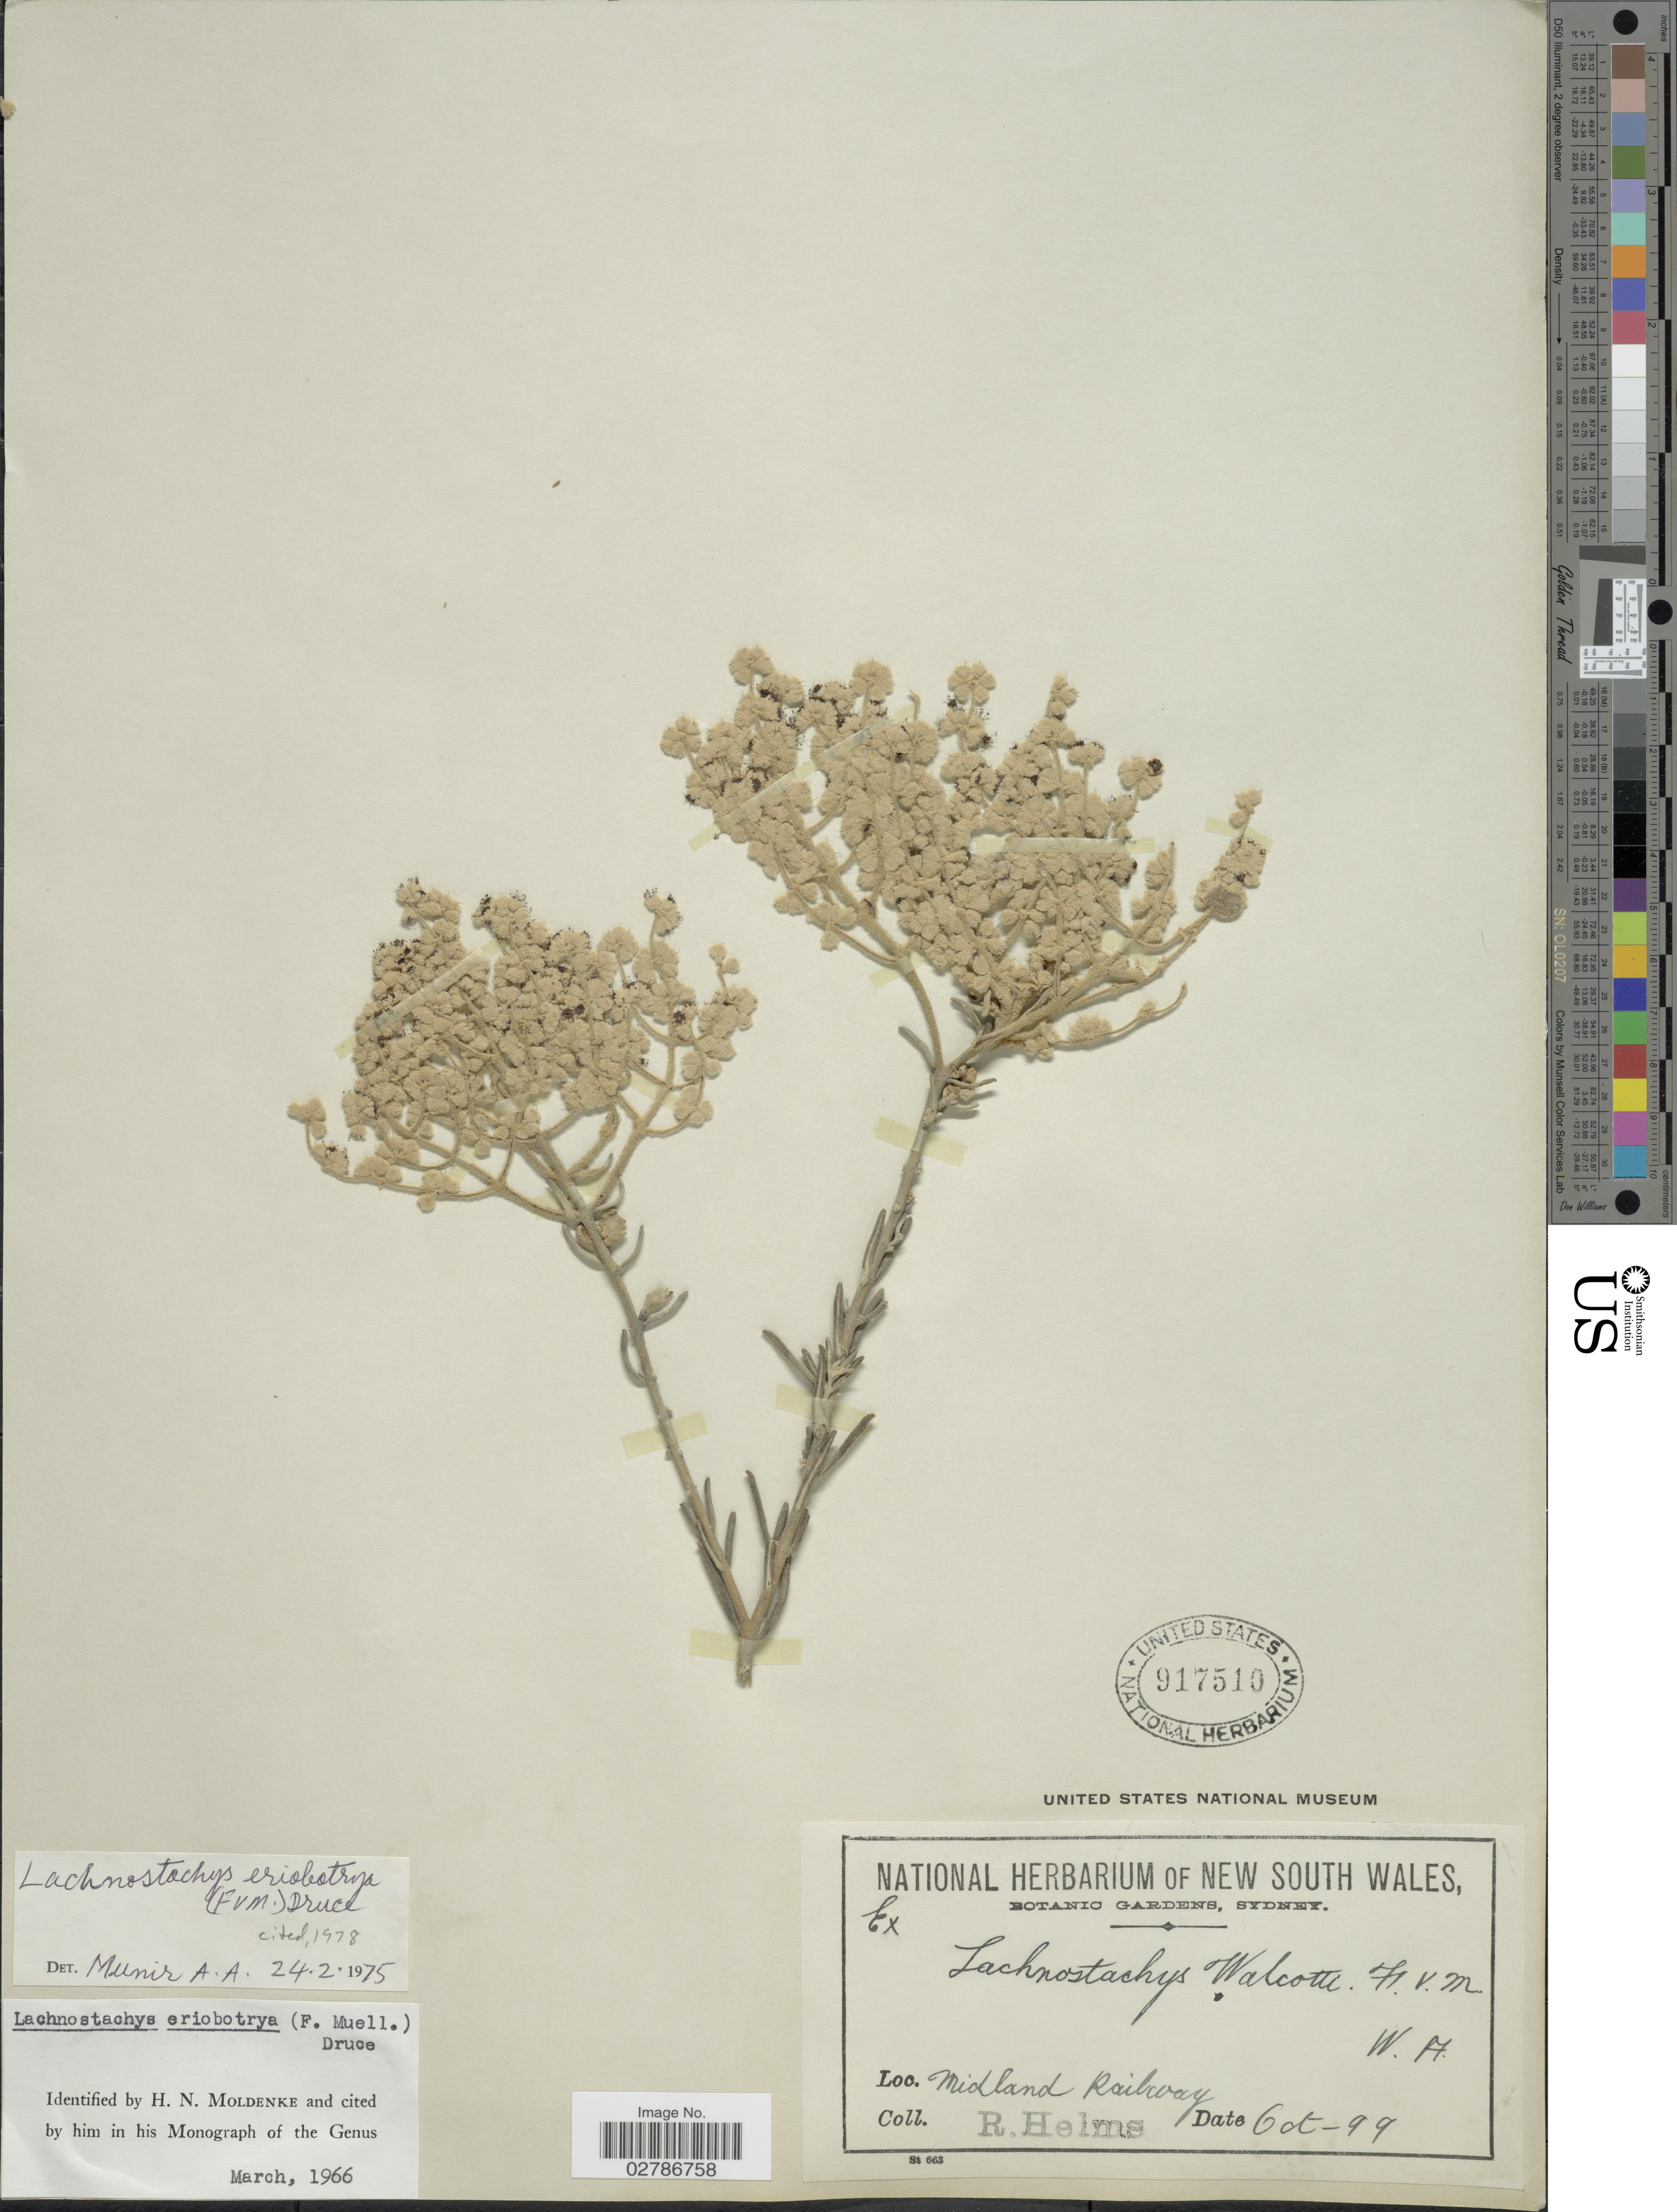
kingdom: Plantae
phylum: Tracheophyta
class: Magnoliopsida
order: Lamiales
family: Lamiaceae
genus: Lachnostachys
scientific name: Lachnostachys eriobotrya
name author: (F. Muell.) Druce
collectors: R. Helms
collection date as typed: Transcribed d/m/y: /10/99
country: Australia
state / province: Western Australia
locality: W.A. Midland Railway.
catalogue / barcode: US 917510